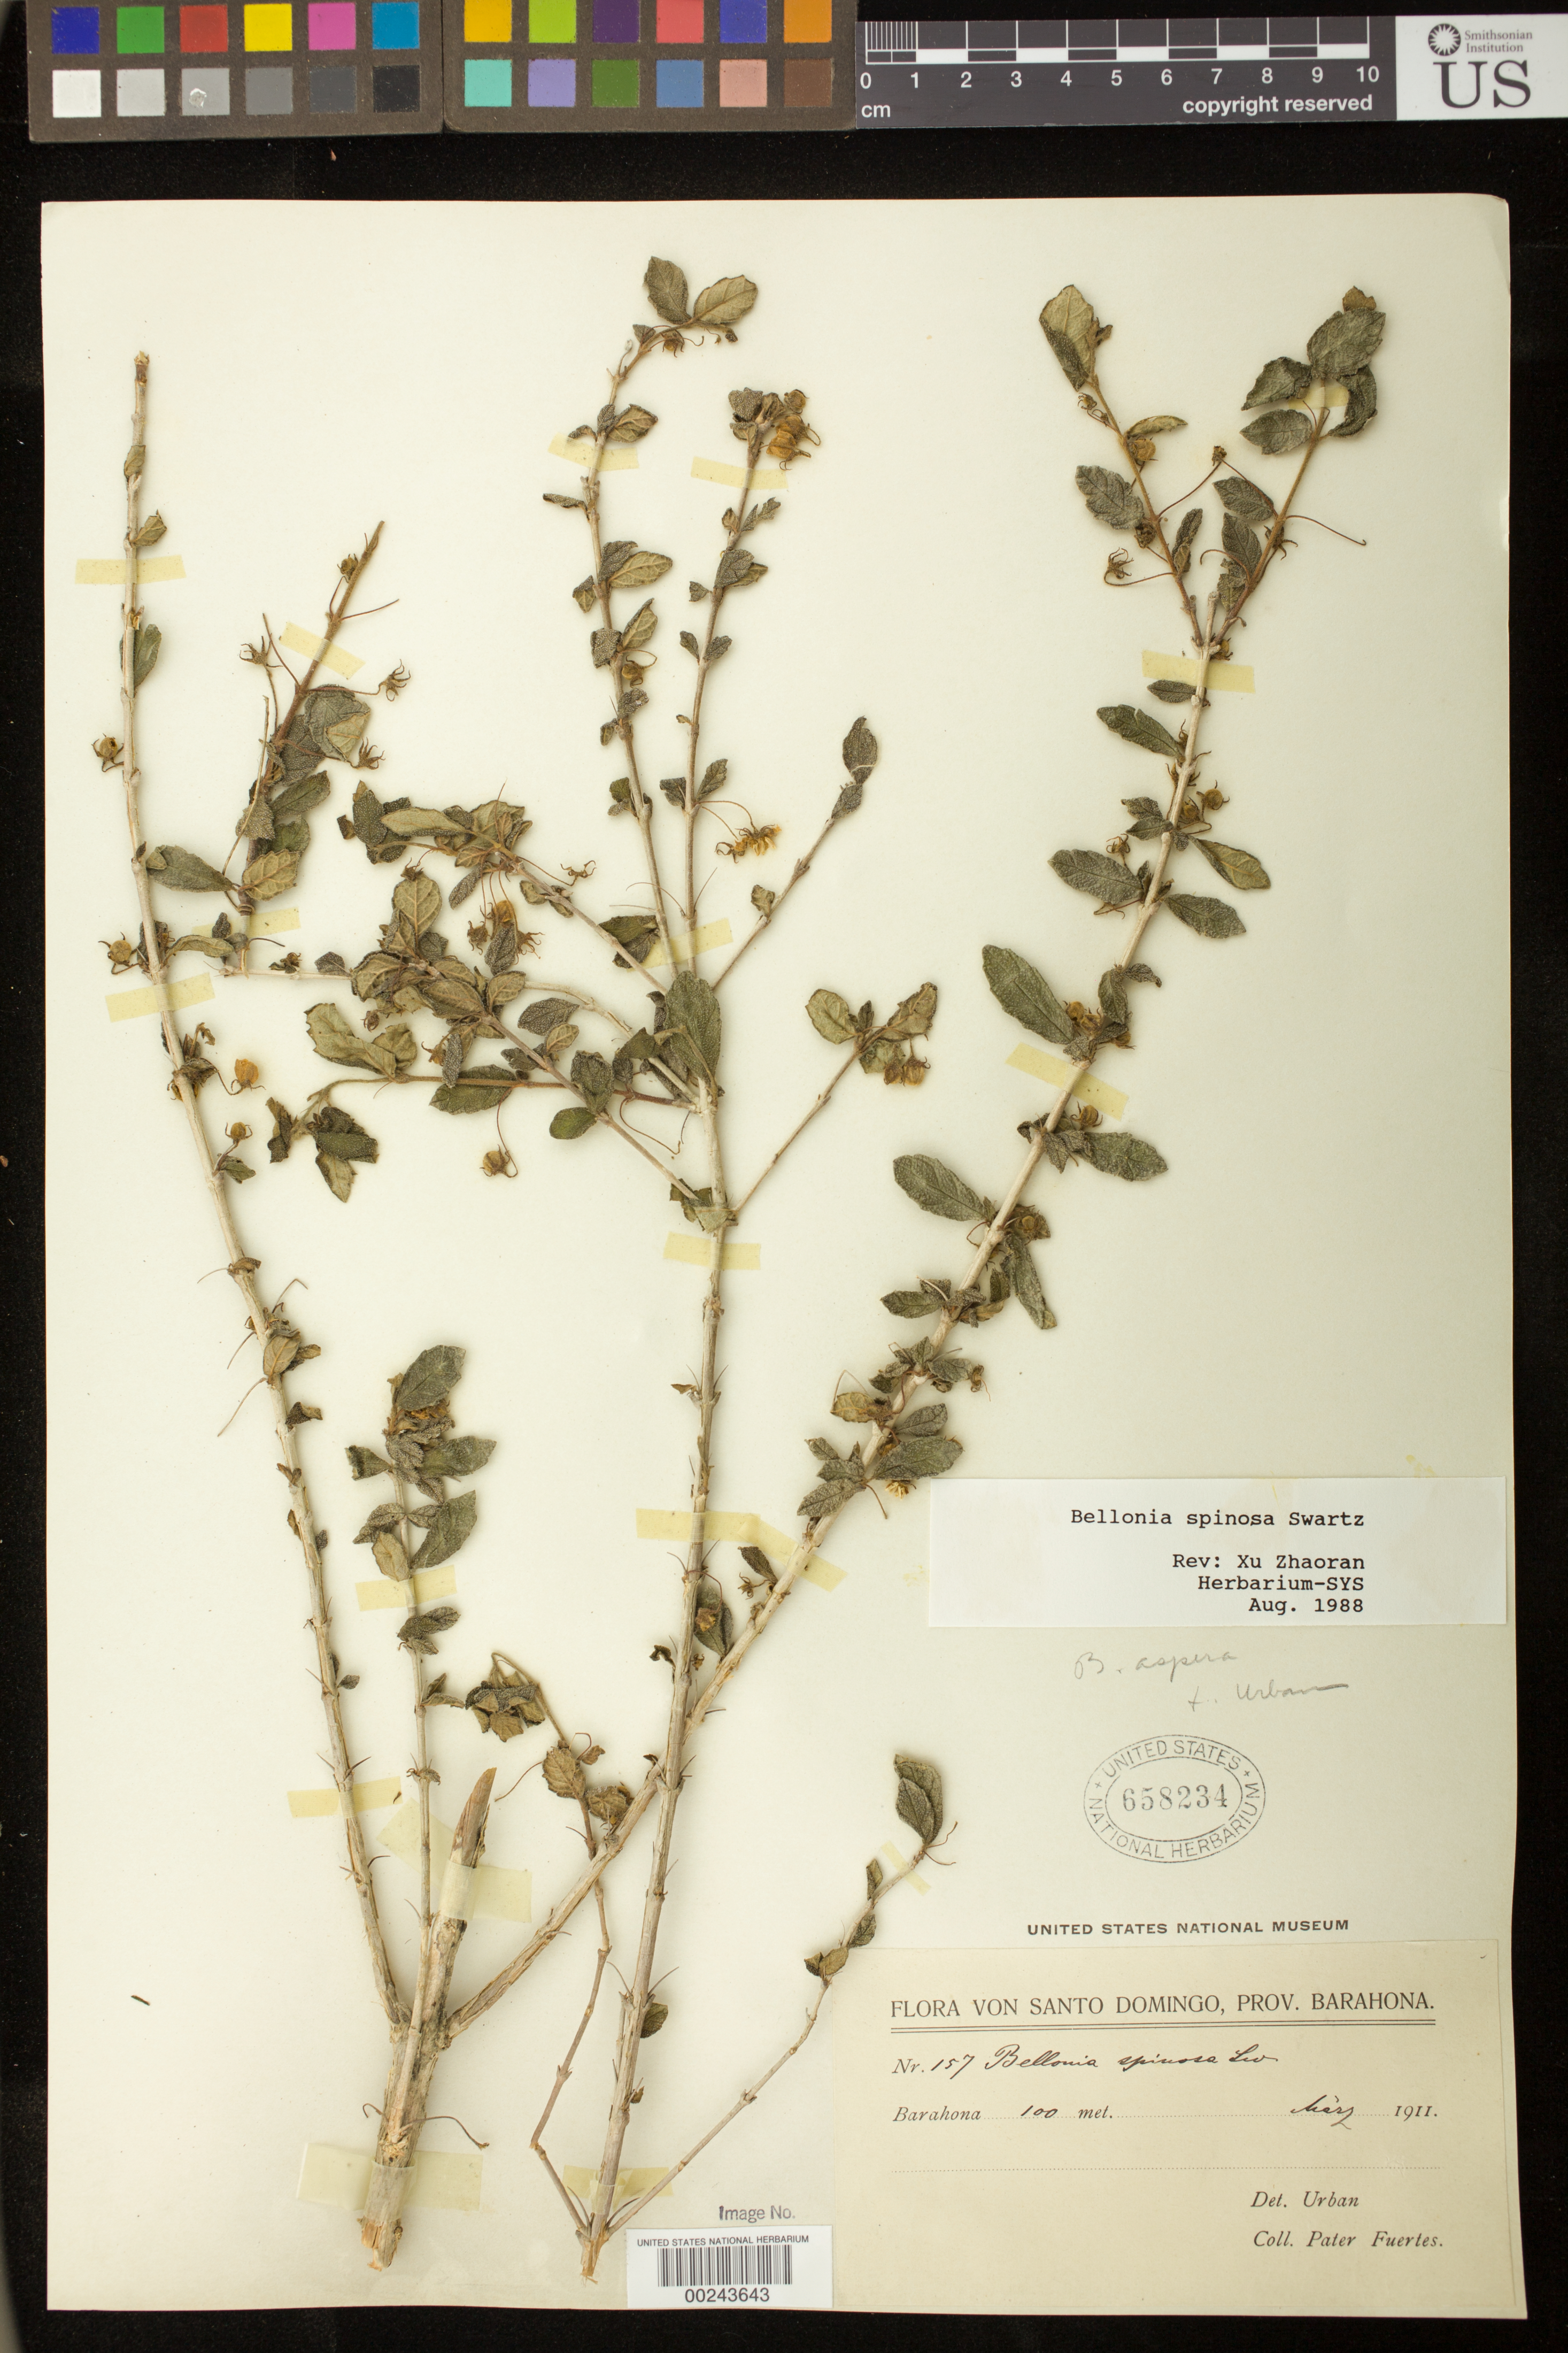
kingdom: Plantae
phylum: Tracheophyta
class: Magnoliopsida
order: Lamiales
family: Gesneriaceae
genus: Bellonia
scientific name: Bellonia spinosa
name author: Sw.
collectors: M. D. Fuertes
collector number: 157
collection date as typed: May 1911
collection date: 1911-05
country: Dominican Republic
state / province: Barahona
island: Hispaniola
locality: Barahona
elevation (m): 100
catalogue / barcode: US 658234